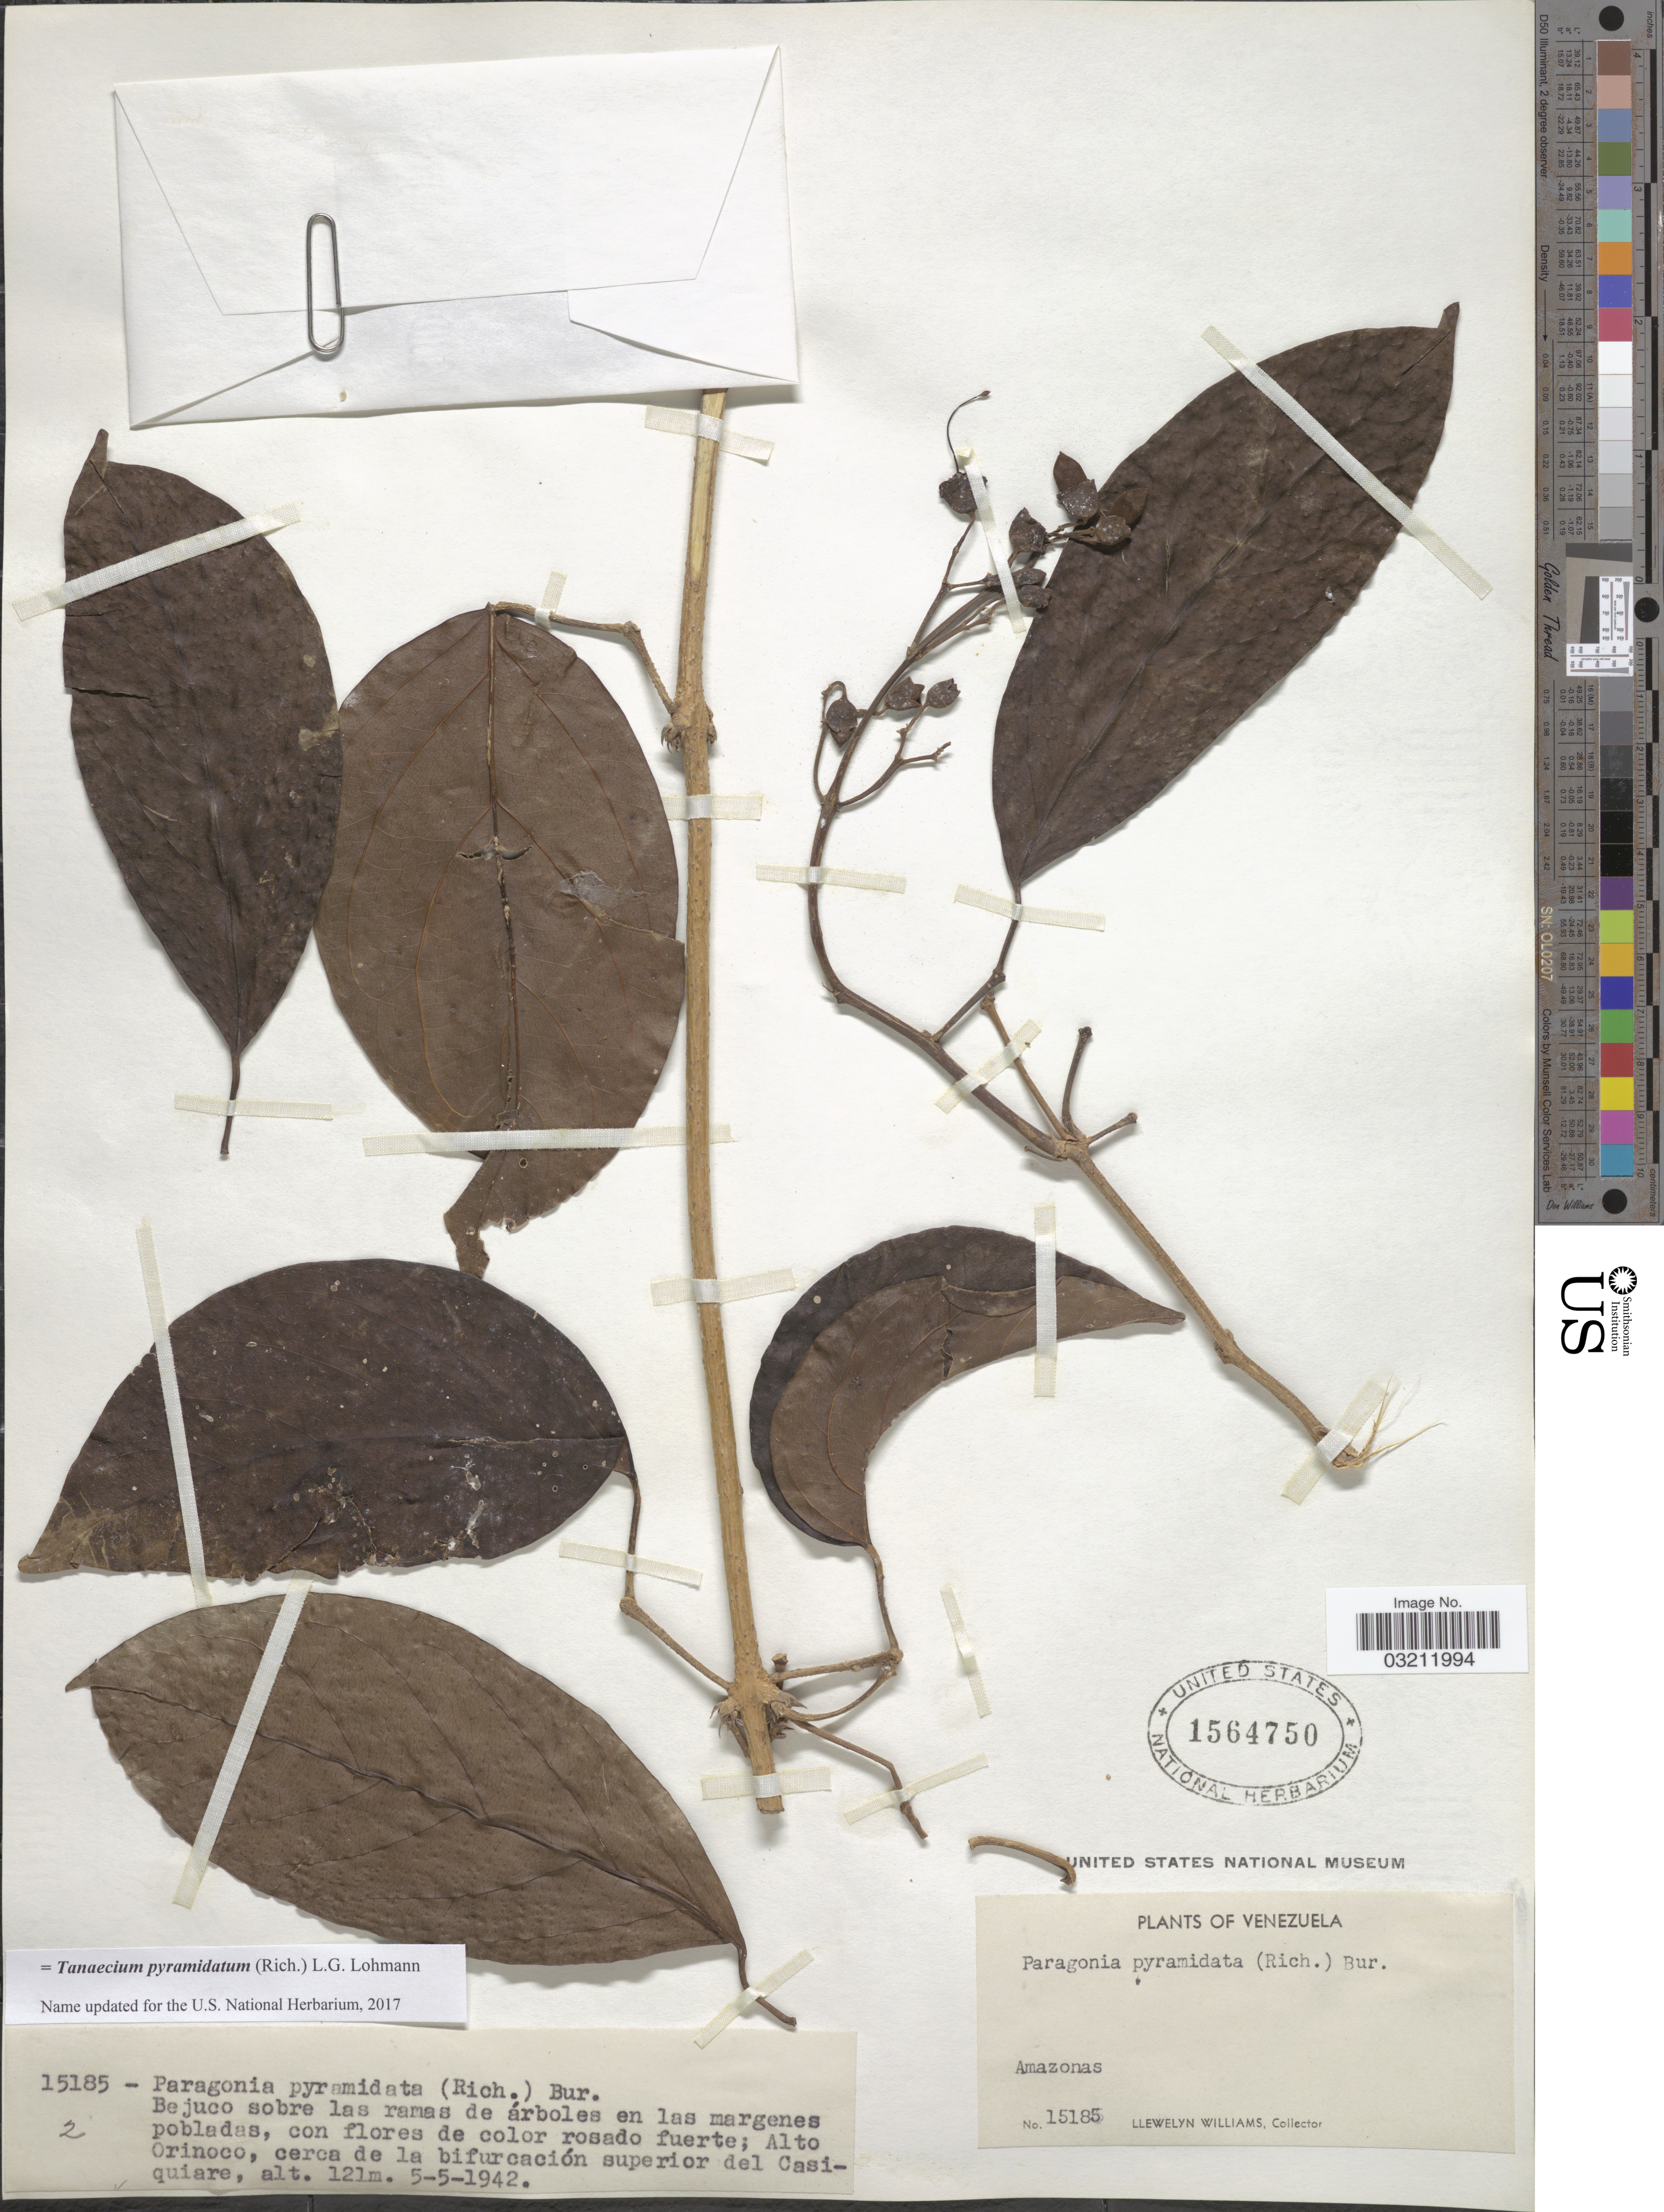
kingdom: Plantae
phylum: Tracheophyta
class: Magnoliopsida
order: Lamiales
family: Bignoniaceae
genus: Tanaecium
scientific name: Tanaecium pyramidatum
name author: (Rich.) L.G. Lohmann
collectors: Ll. Williams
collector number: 15185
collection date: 1942-05-05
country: Venezuela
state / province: Amazonas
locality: Alto Orinoco, cerca de la bifurcación superior del Casiquiare.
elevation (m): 121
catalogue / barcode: US 1564750